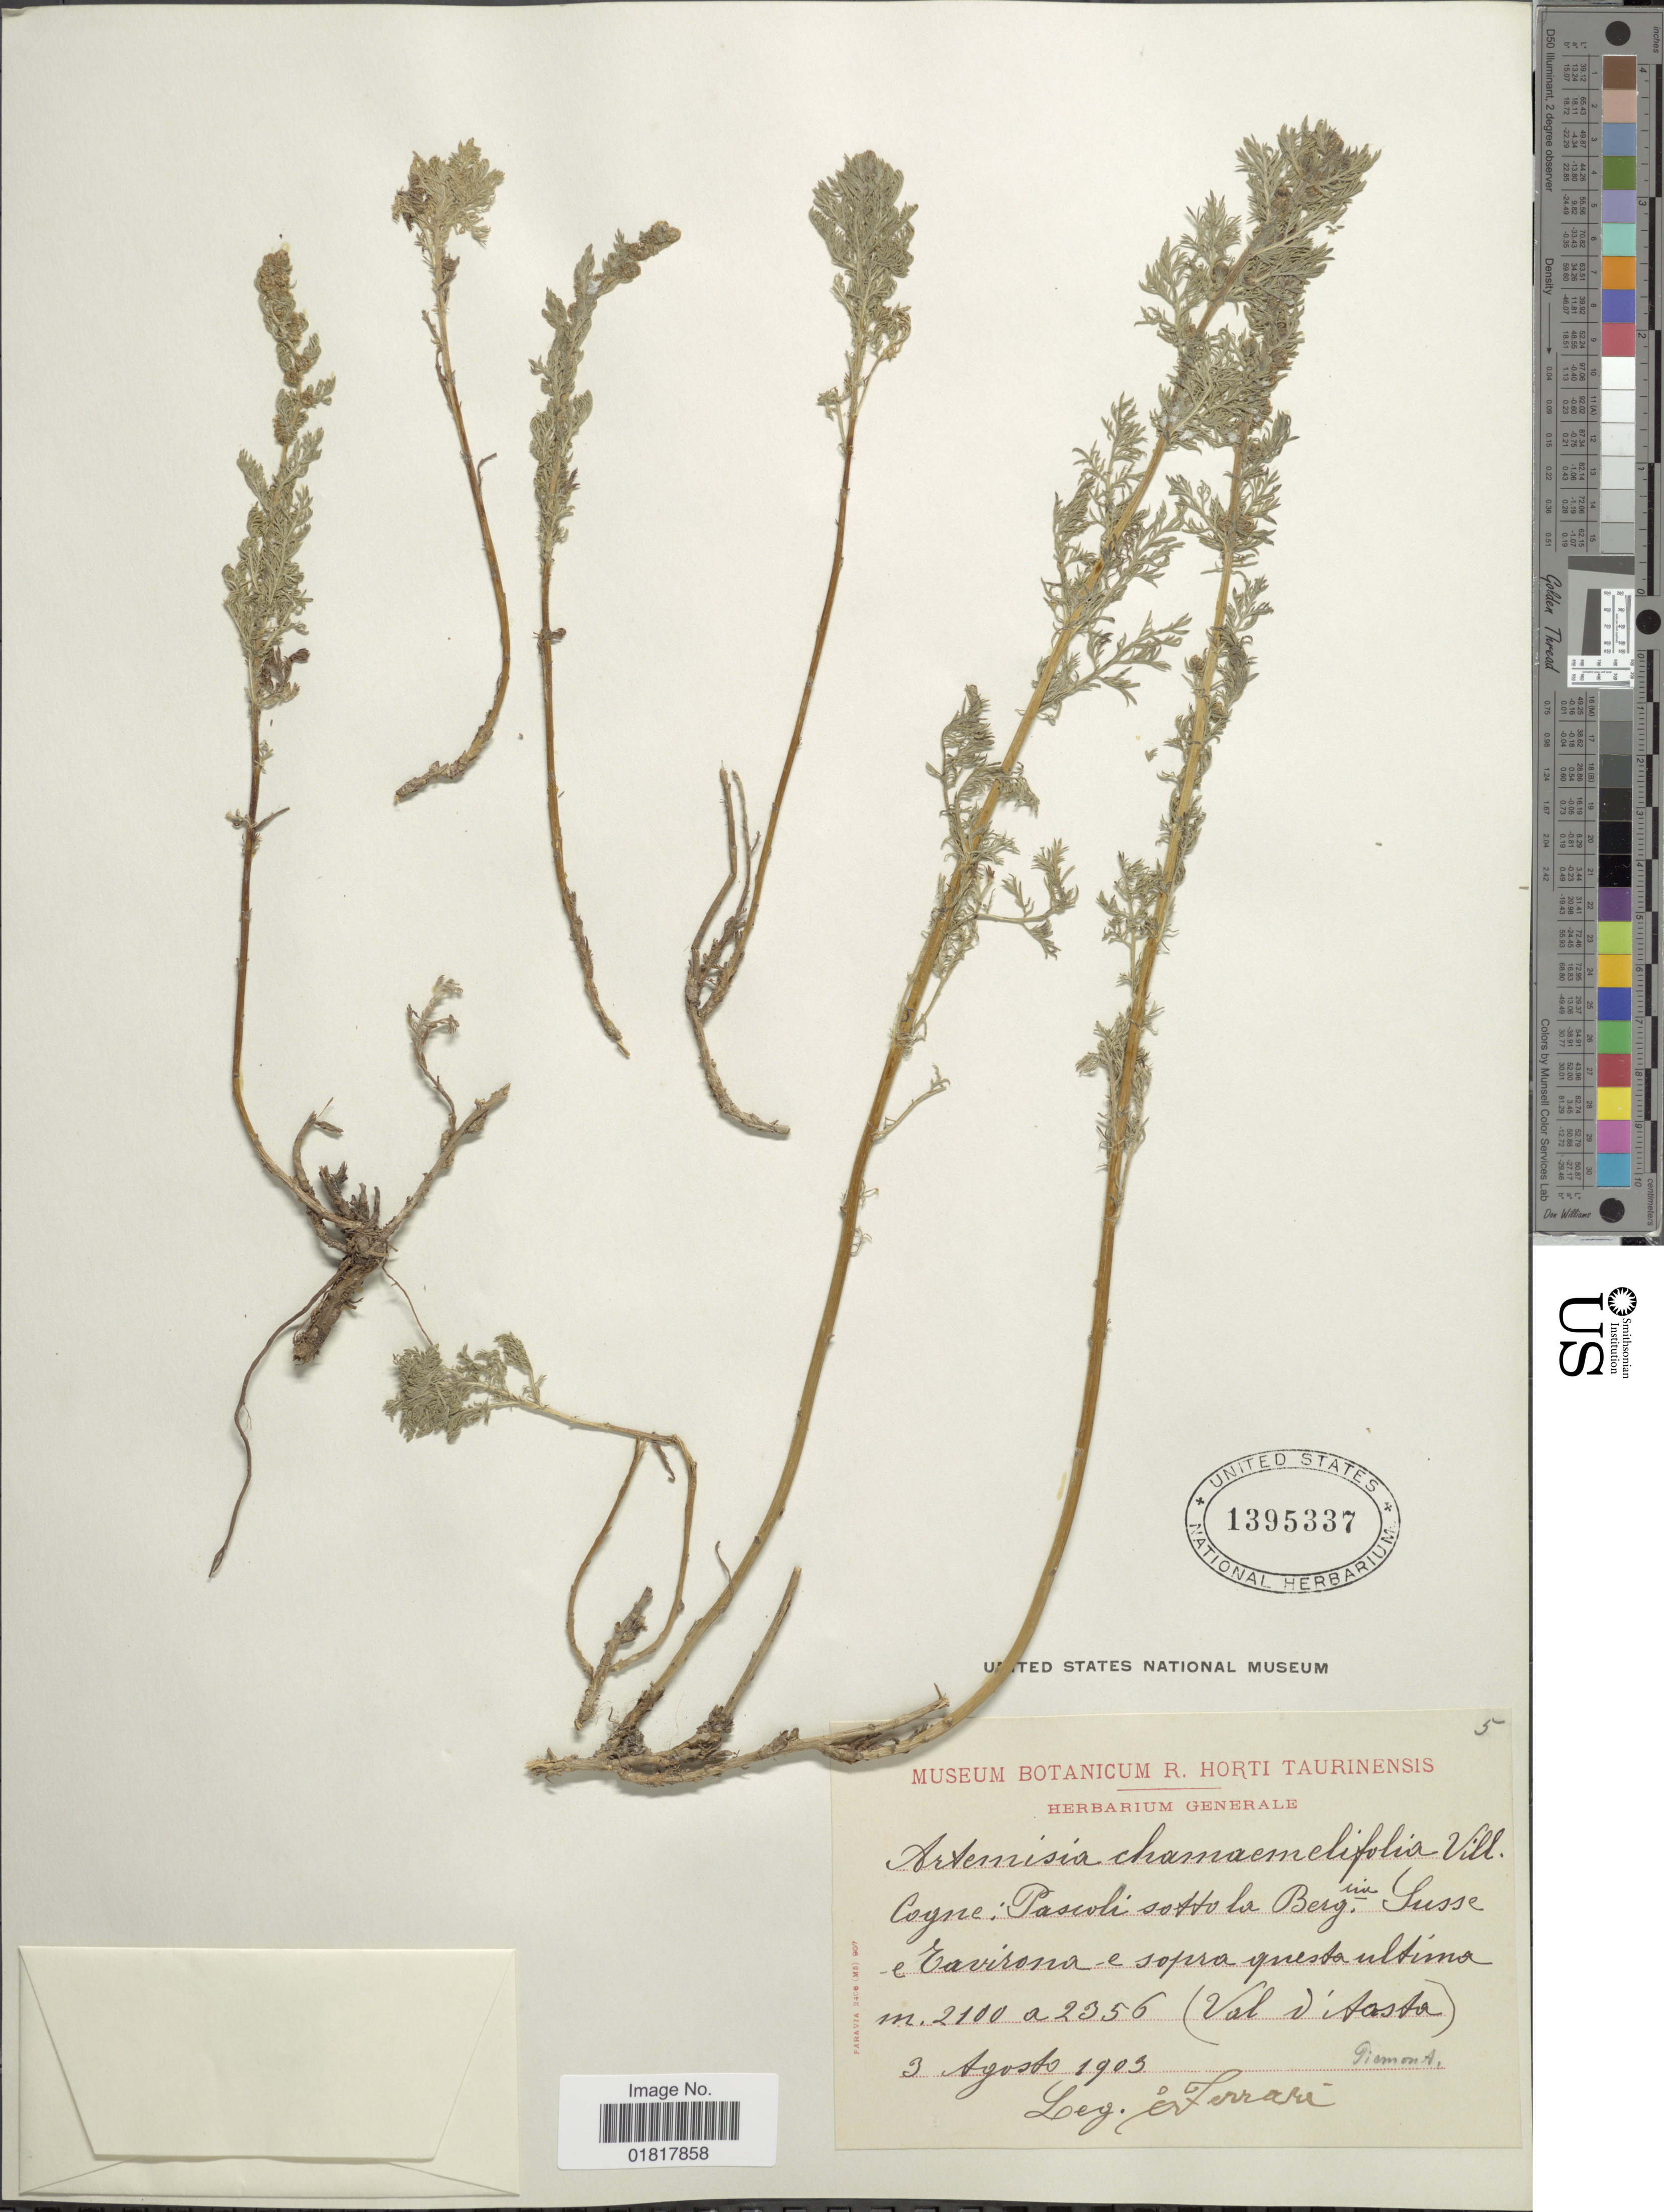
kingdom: Plantae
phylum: Tracheophyta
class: Magnoliopsida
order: Asterales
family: Asteraceae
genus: Artemisia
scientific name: Artemisia chamaemelifolia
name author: Vill.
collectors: Ferrari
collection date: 1905-08-03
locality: Coyne: Pascoli sotto la Bergim, Susse e Cavirona e sopra ynesa ultima ( Val i Aostoa) [interpreted]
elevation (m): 2100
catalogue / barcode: US 1395337